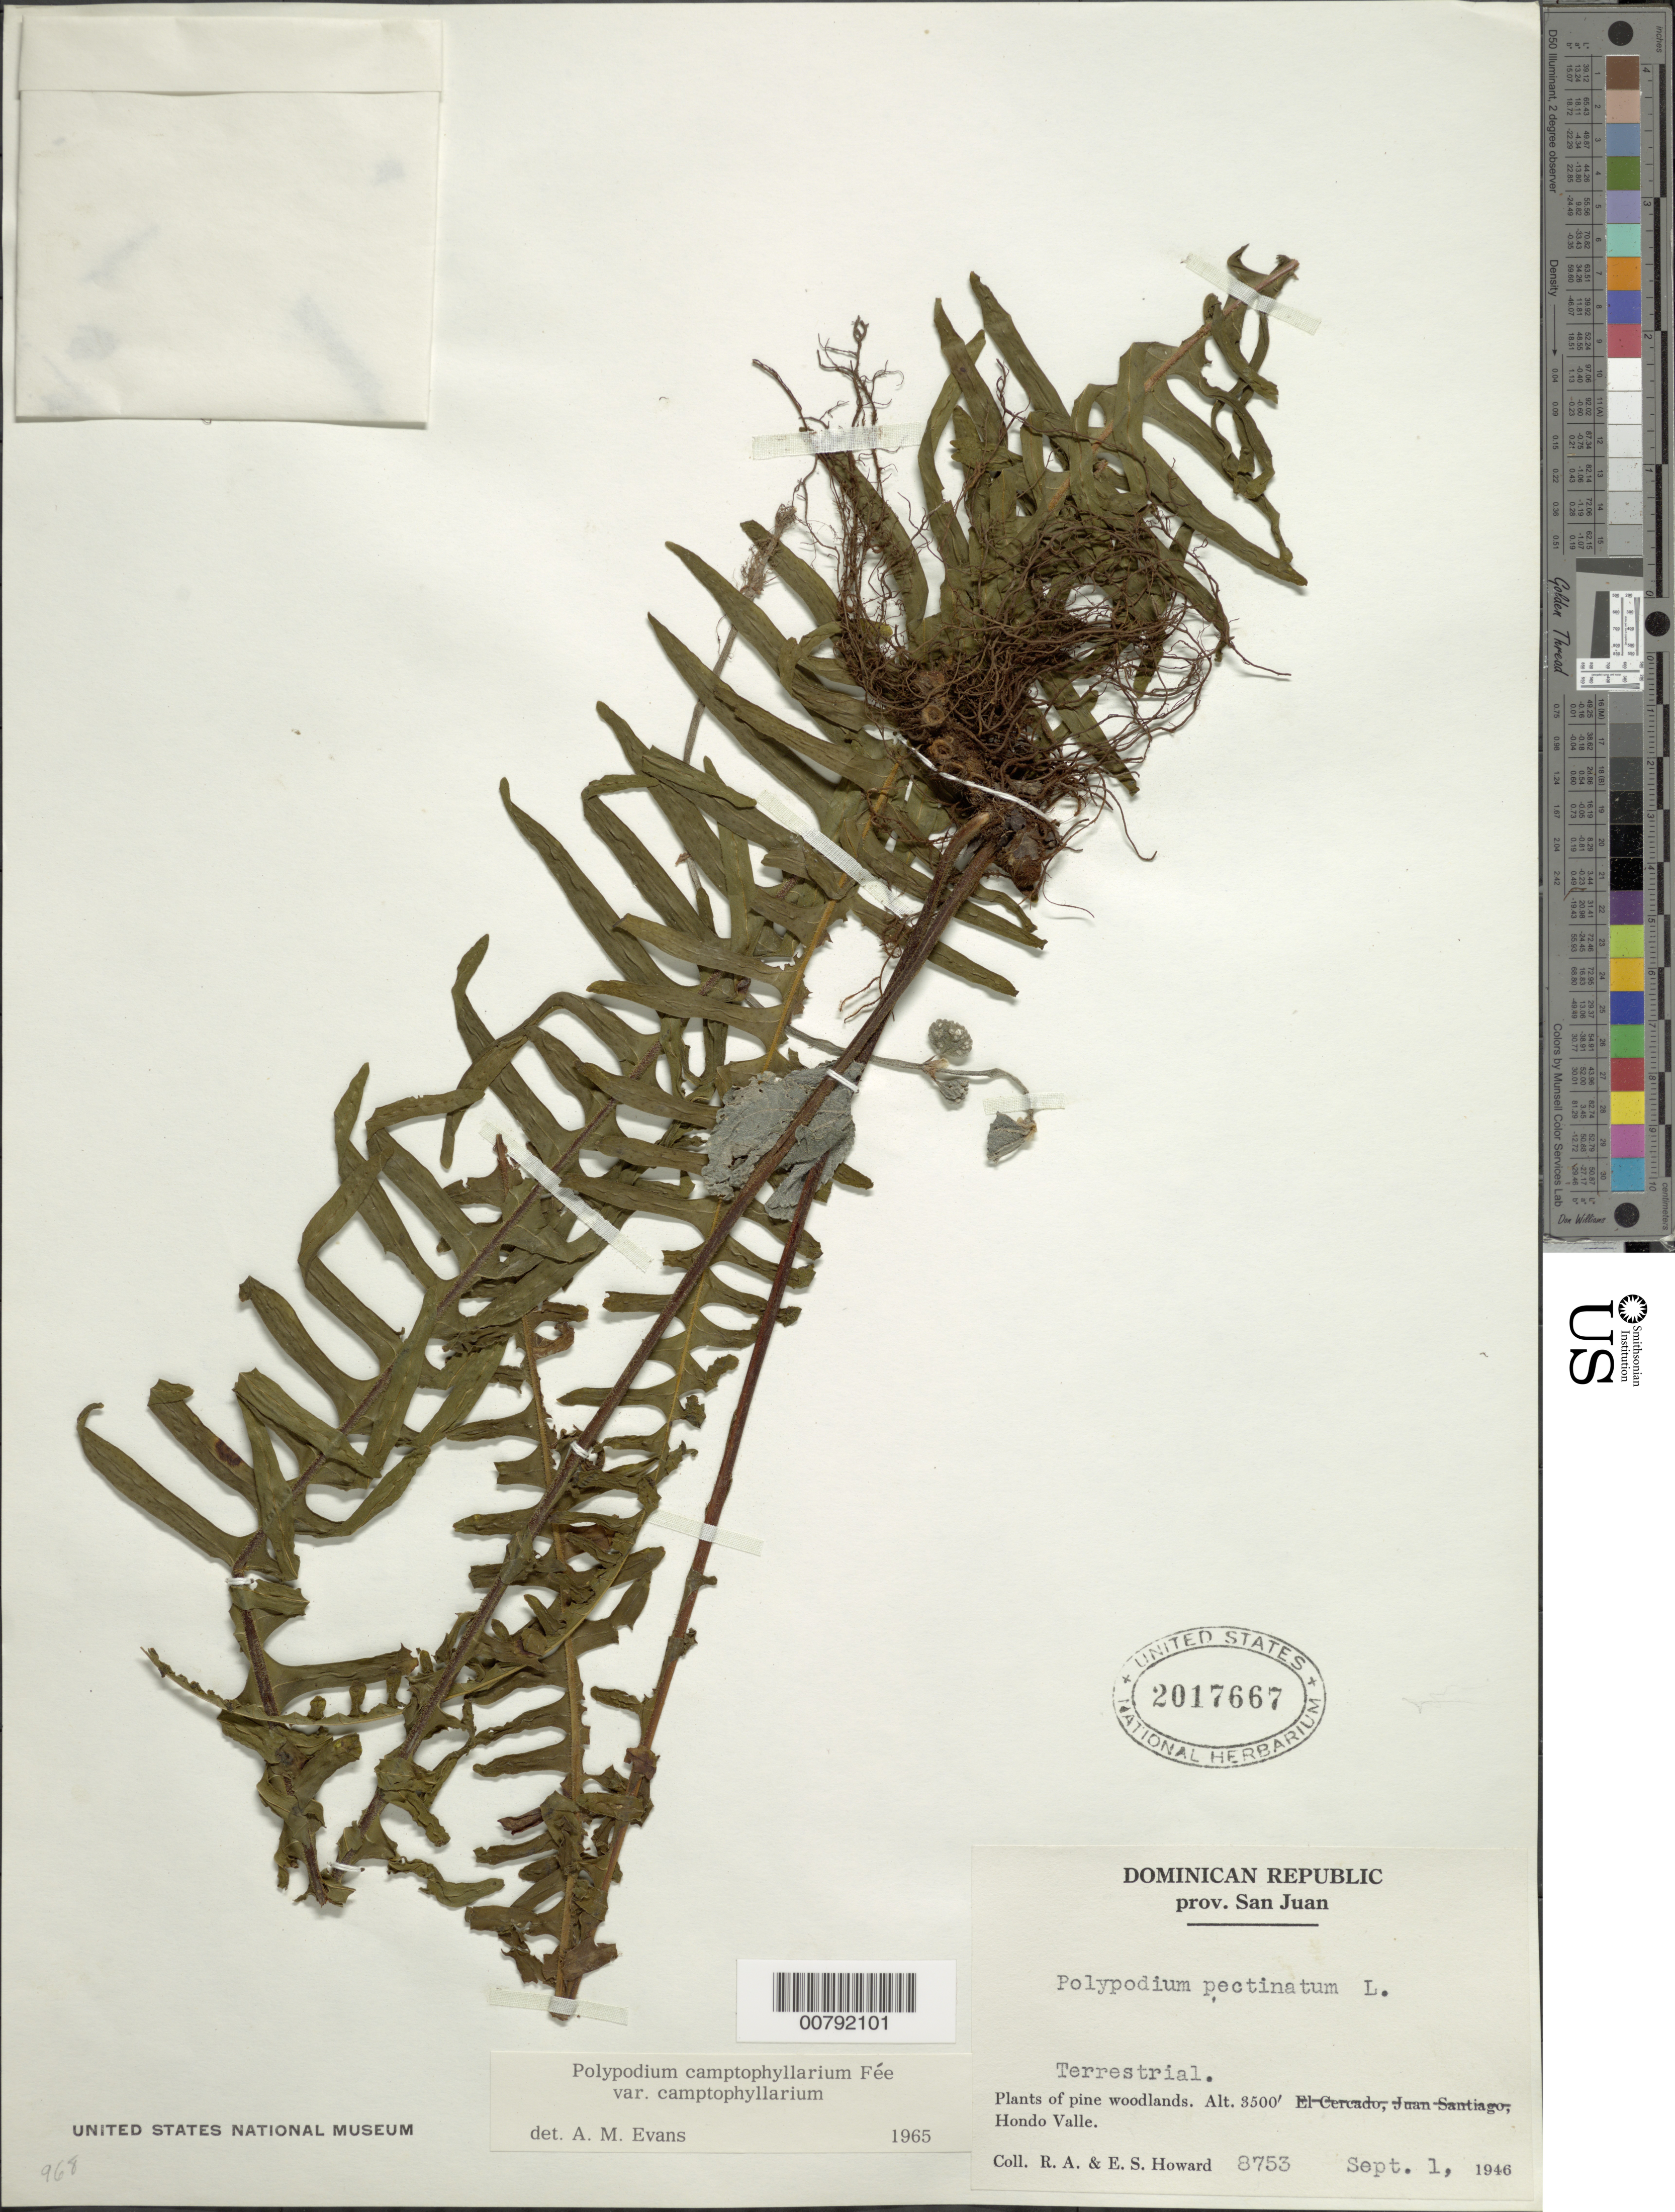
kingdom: Plantae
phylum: Tracheophyta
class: Polypodiopsida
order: Polypodiales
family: Polypodiaceae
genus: Pecluma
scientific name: Pecluma camptophyllaria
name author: (Fée) M.G. Price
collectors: R. A. Howard & E. S. Howard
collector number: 8753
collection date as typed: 01 Sep 1946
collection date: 1946-09-01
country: Dominican Republic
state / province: San Juan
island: Hispaniola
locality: Hondo Valle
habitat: Plants of pine woods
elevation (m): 1067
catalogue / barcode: US 2017667